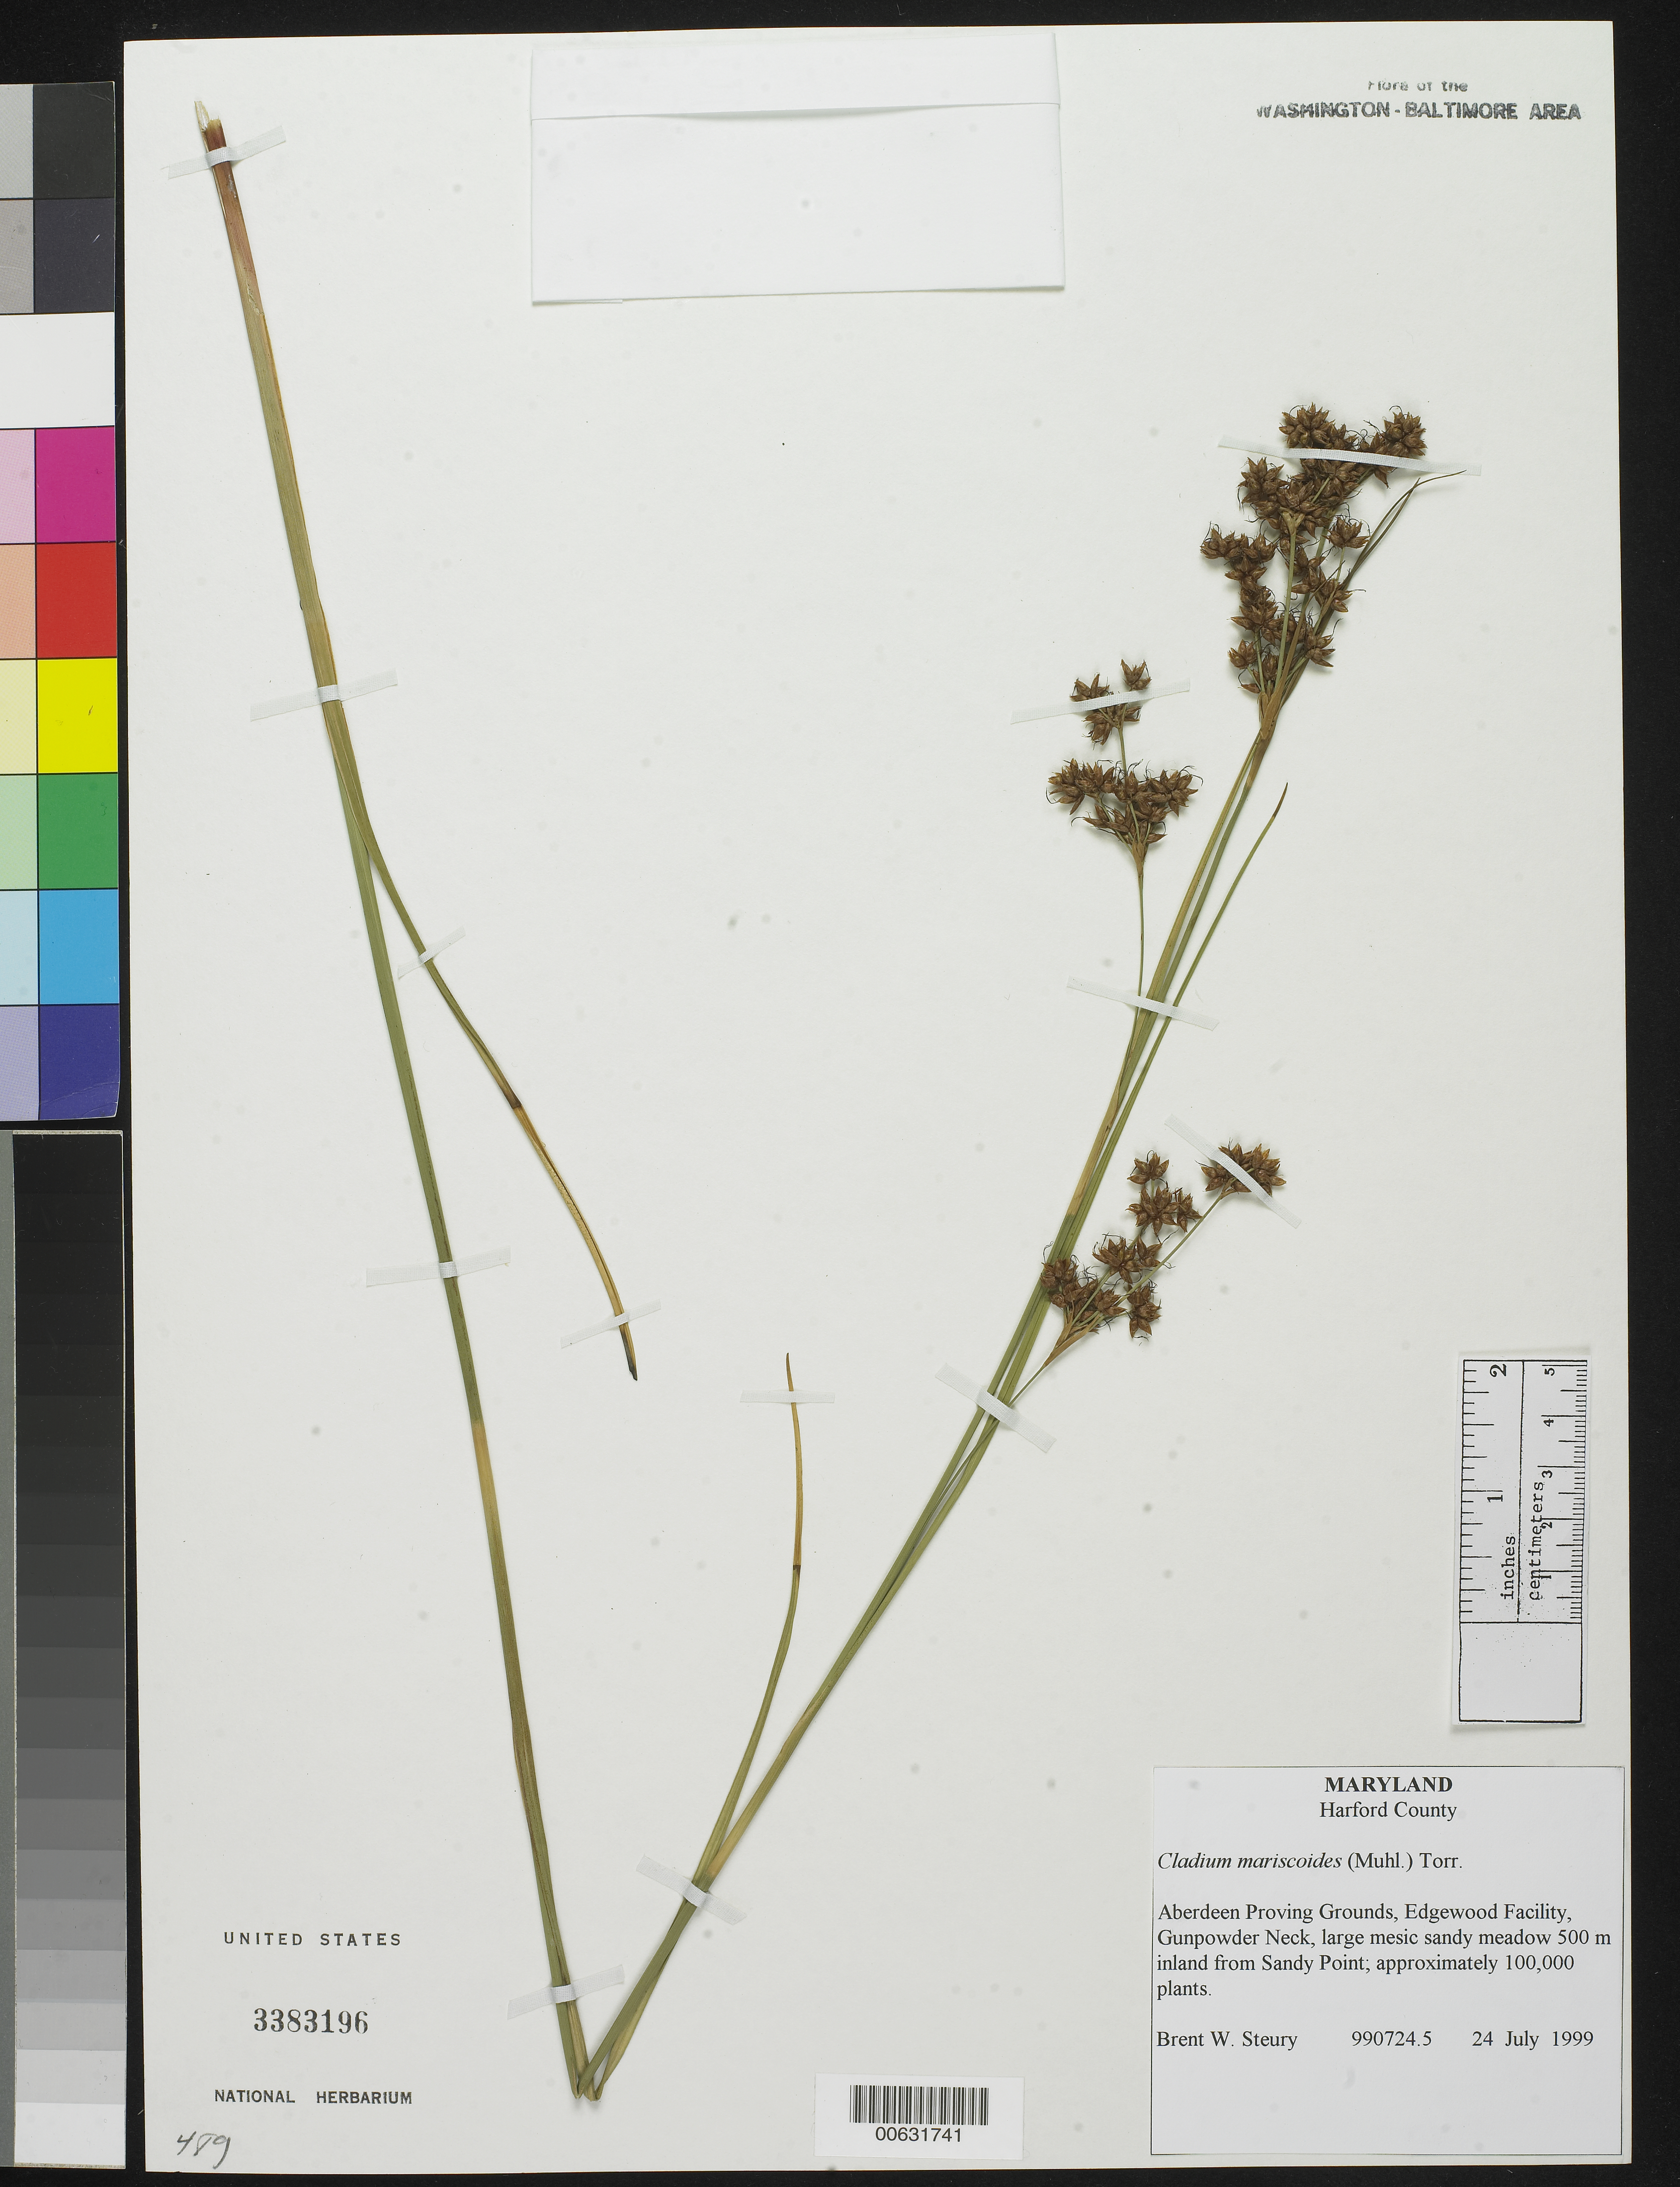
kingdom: Plantae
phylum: Tracheophyta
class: Liliopsida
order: Poales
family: Cyperaceae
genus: Cladium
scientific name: Cladium mariscoides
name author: (Muhl.) Torr.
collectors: B. Steury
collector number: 990724.5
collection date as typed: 24 Jul 1999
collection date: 1999-07-24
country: United States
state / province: Maryland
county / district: Harford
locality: Aberdeen Proving Grounds, Edgewood Facility, Gun powder Neck, from Sandy Point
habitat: Large mesic sandy meadow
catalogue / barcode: US 3383196